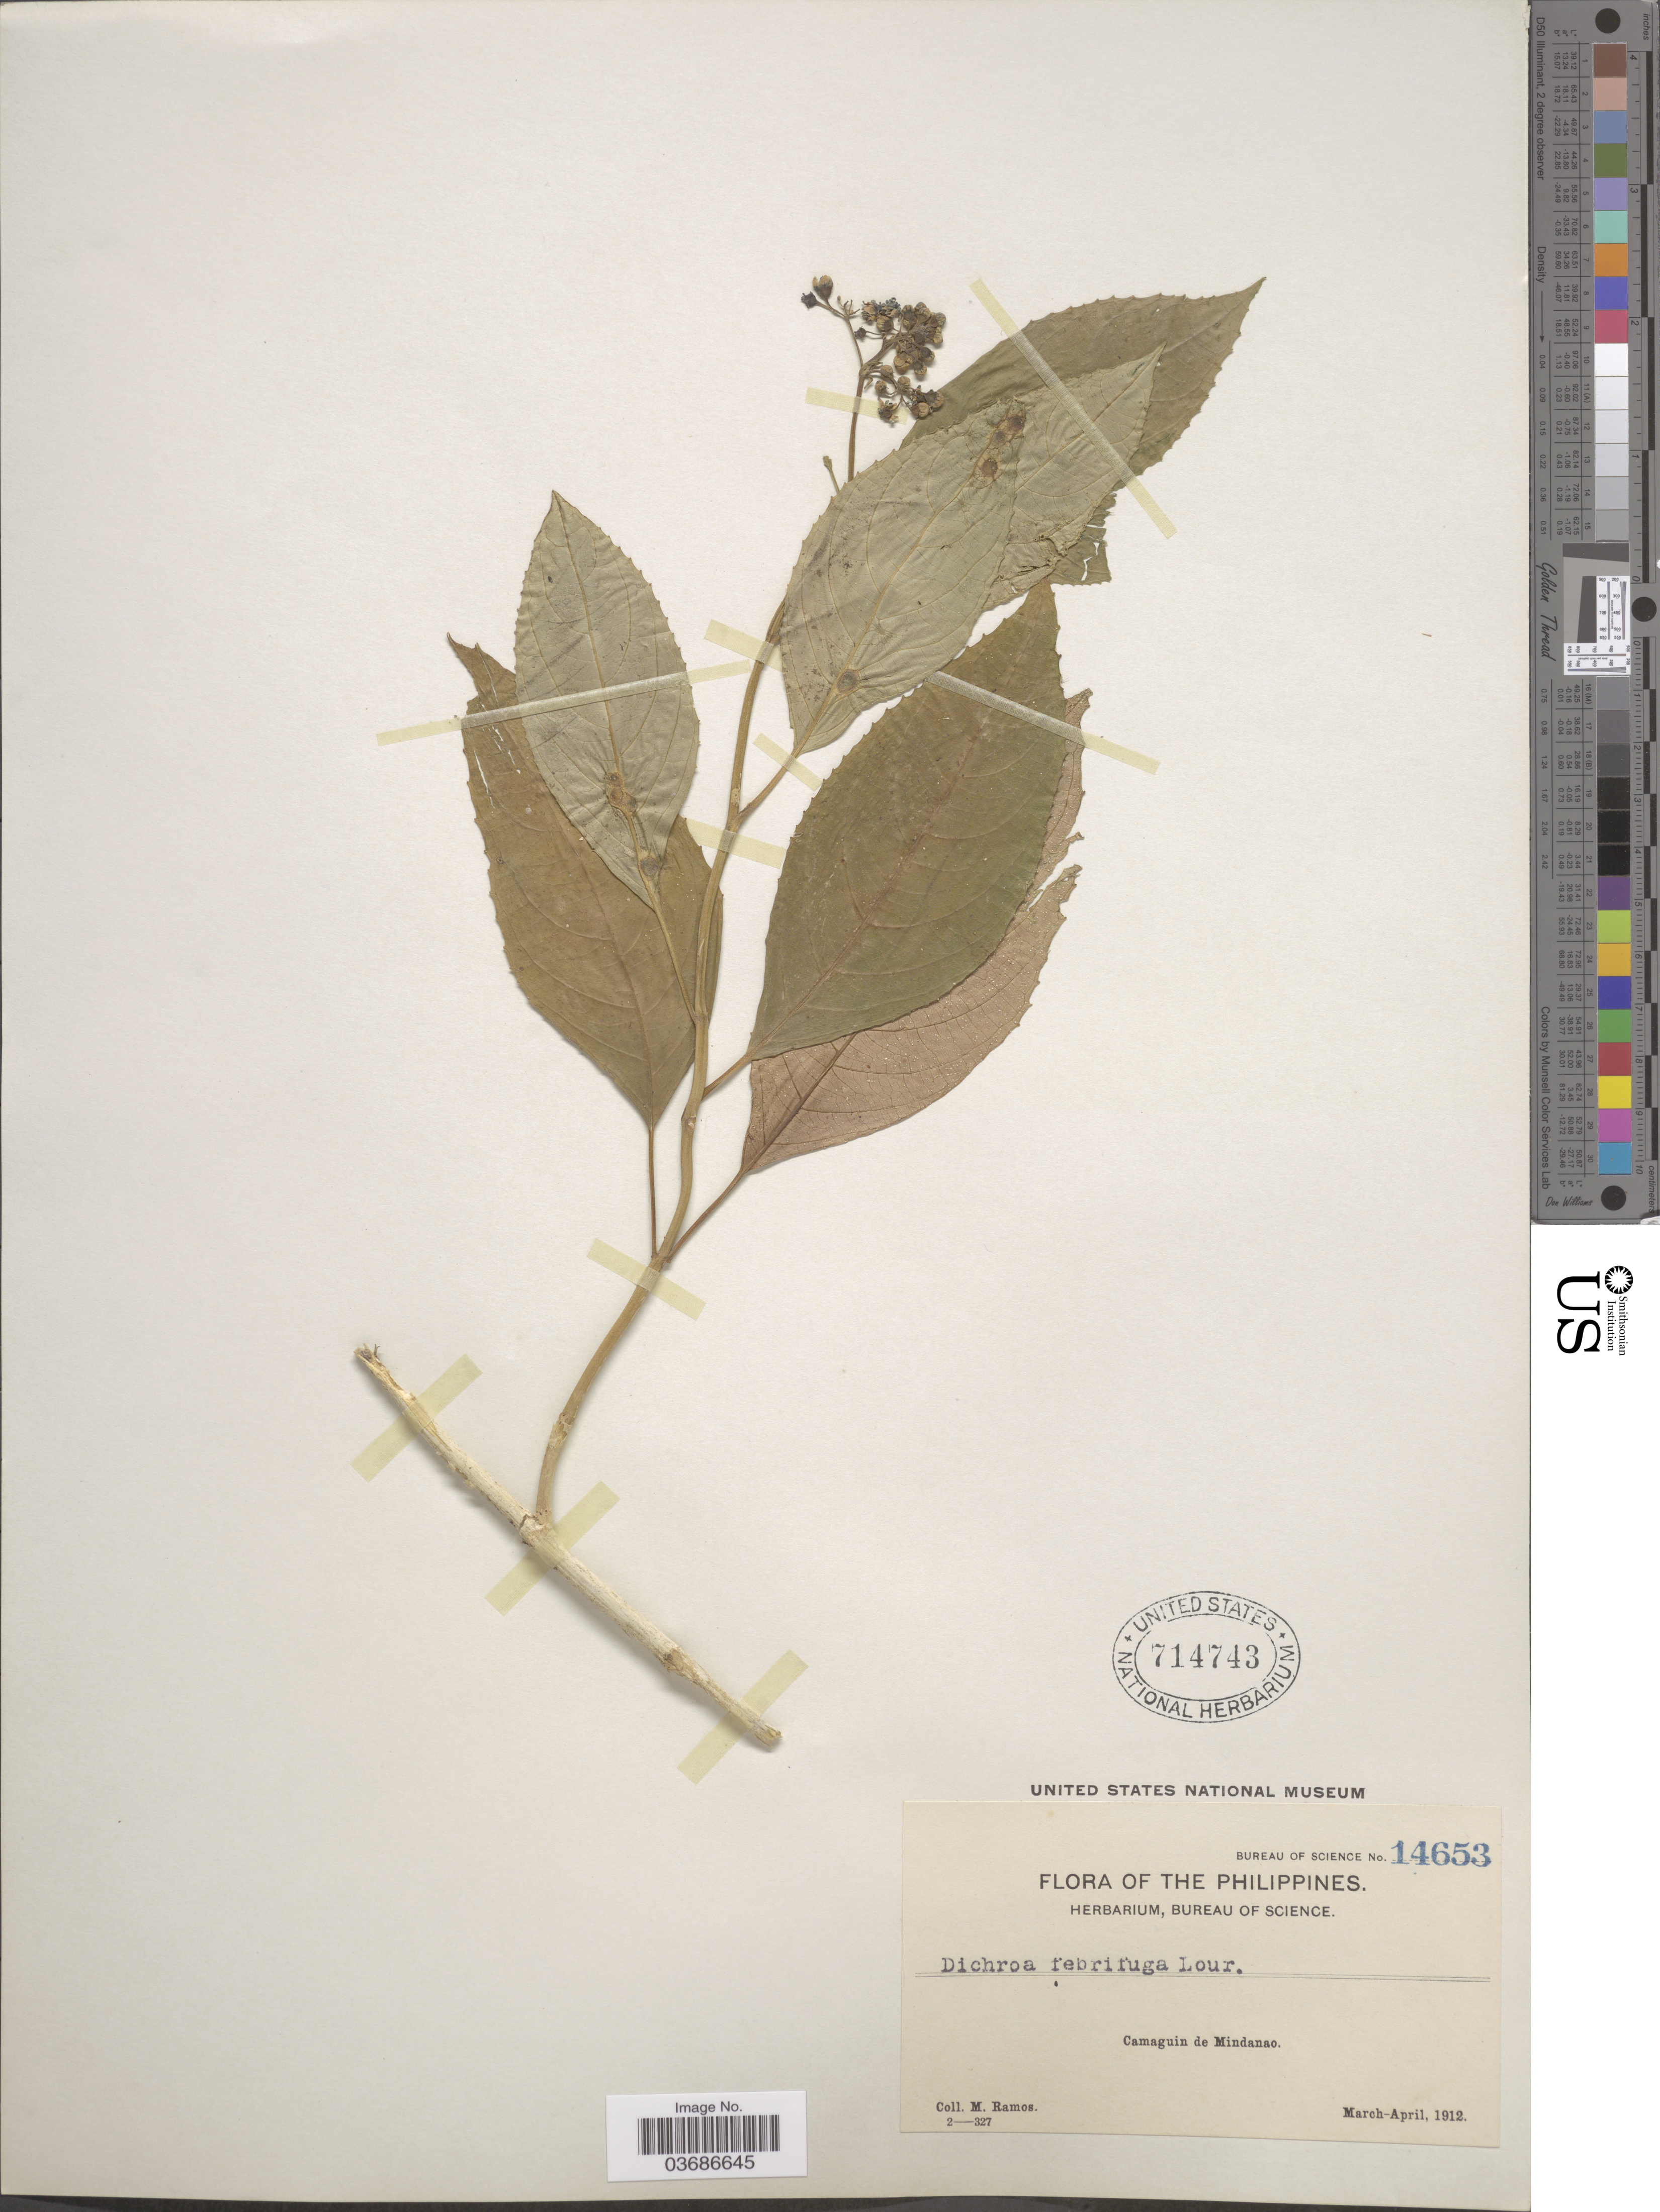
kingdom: Plantae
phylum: Tracheophyta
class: Magnoliopsida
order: Cornales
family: Hydrangeaceae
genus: Hydrangea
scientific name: Hydrangea febrifuga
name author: (Lour.) Y. De Smet & C. Granados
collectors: M. Ramos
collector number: Bureau of Science 14653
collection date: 1912-03/1912-04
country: Philippines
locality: Camaguin de Mindanao.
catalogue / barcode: US 714743